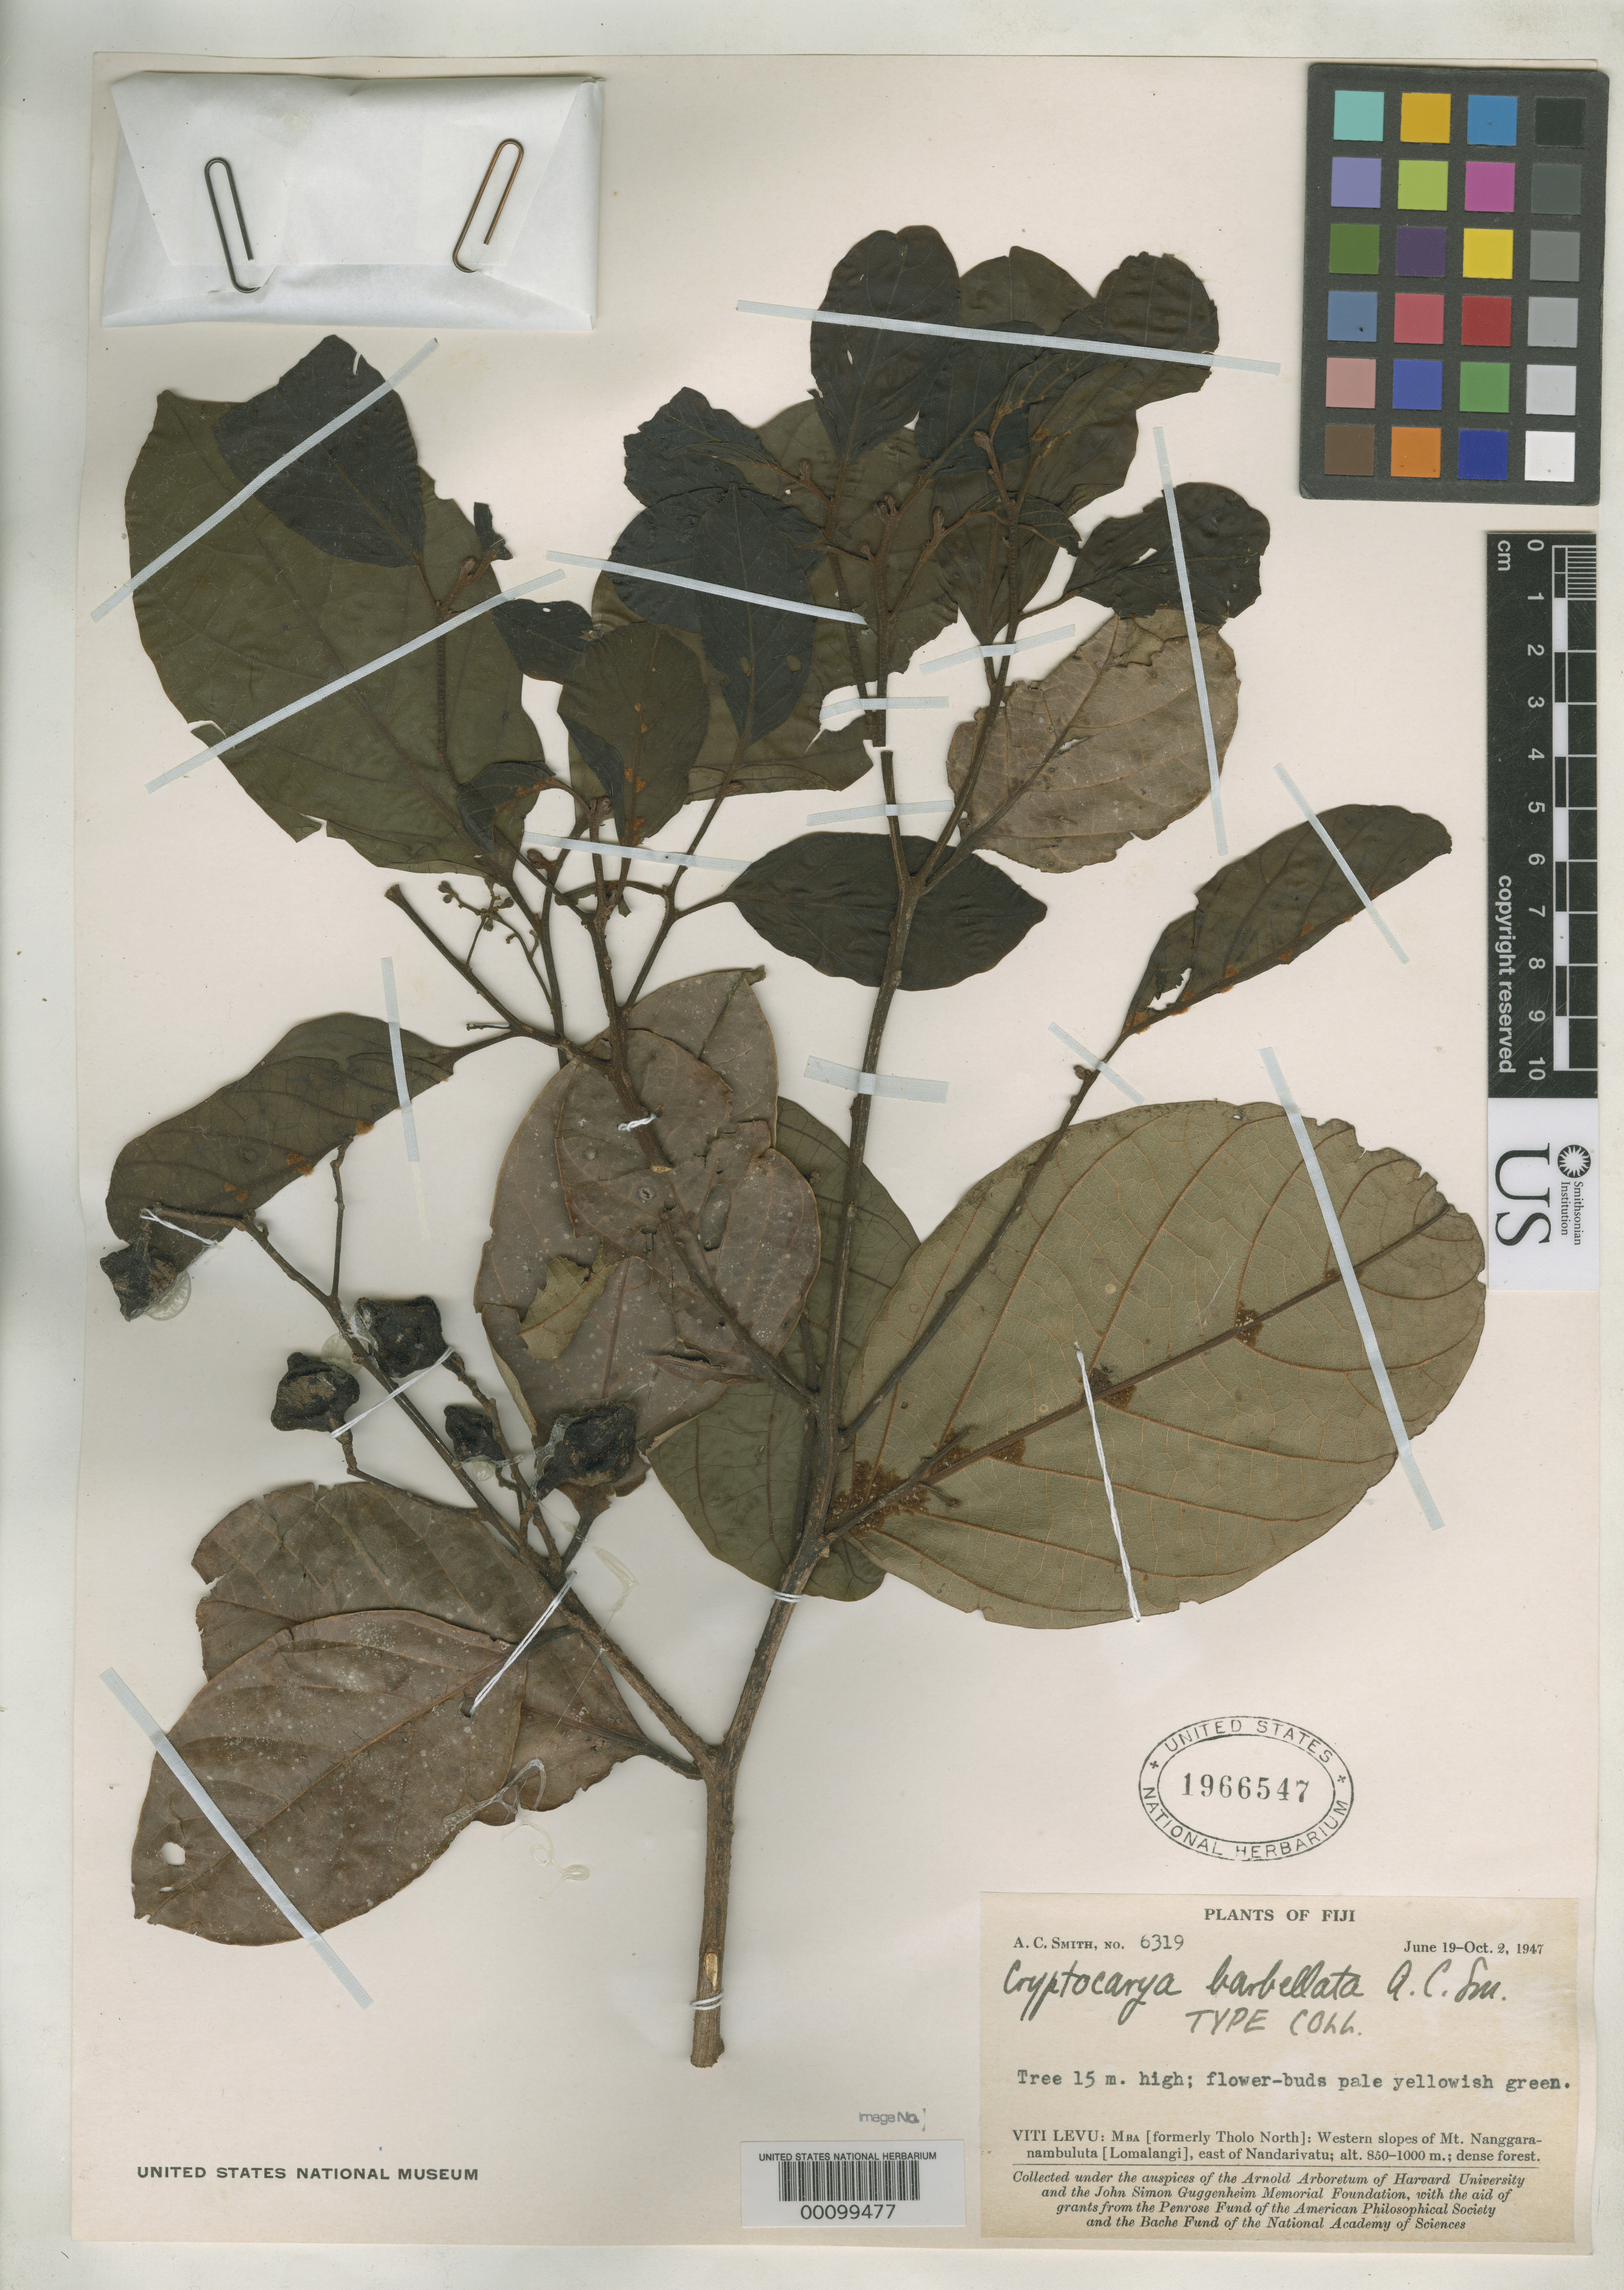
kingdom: Plantae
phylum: Tracheophyta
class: Magnoliopsida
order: Laurales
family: Lauraceae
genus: Cryptocarya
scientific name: Cryptocarya barbellata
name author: A.C. Sm.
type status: Isotype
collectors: A. C. Smith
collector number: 6319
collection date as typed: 02 Oct 1947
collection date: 1947-10-02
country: Fiji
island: Viti Levu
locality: Mba (Tholo North), W slopes of Mt. Nanggaranambuluta (Lomalangi), E of Nandarivatu. [Viti Levu Group]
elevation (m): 850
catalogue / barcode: US 1966547